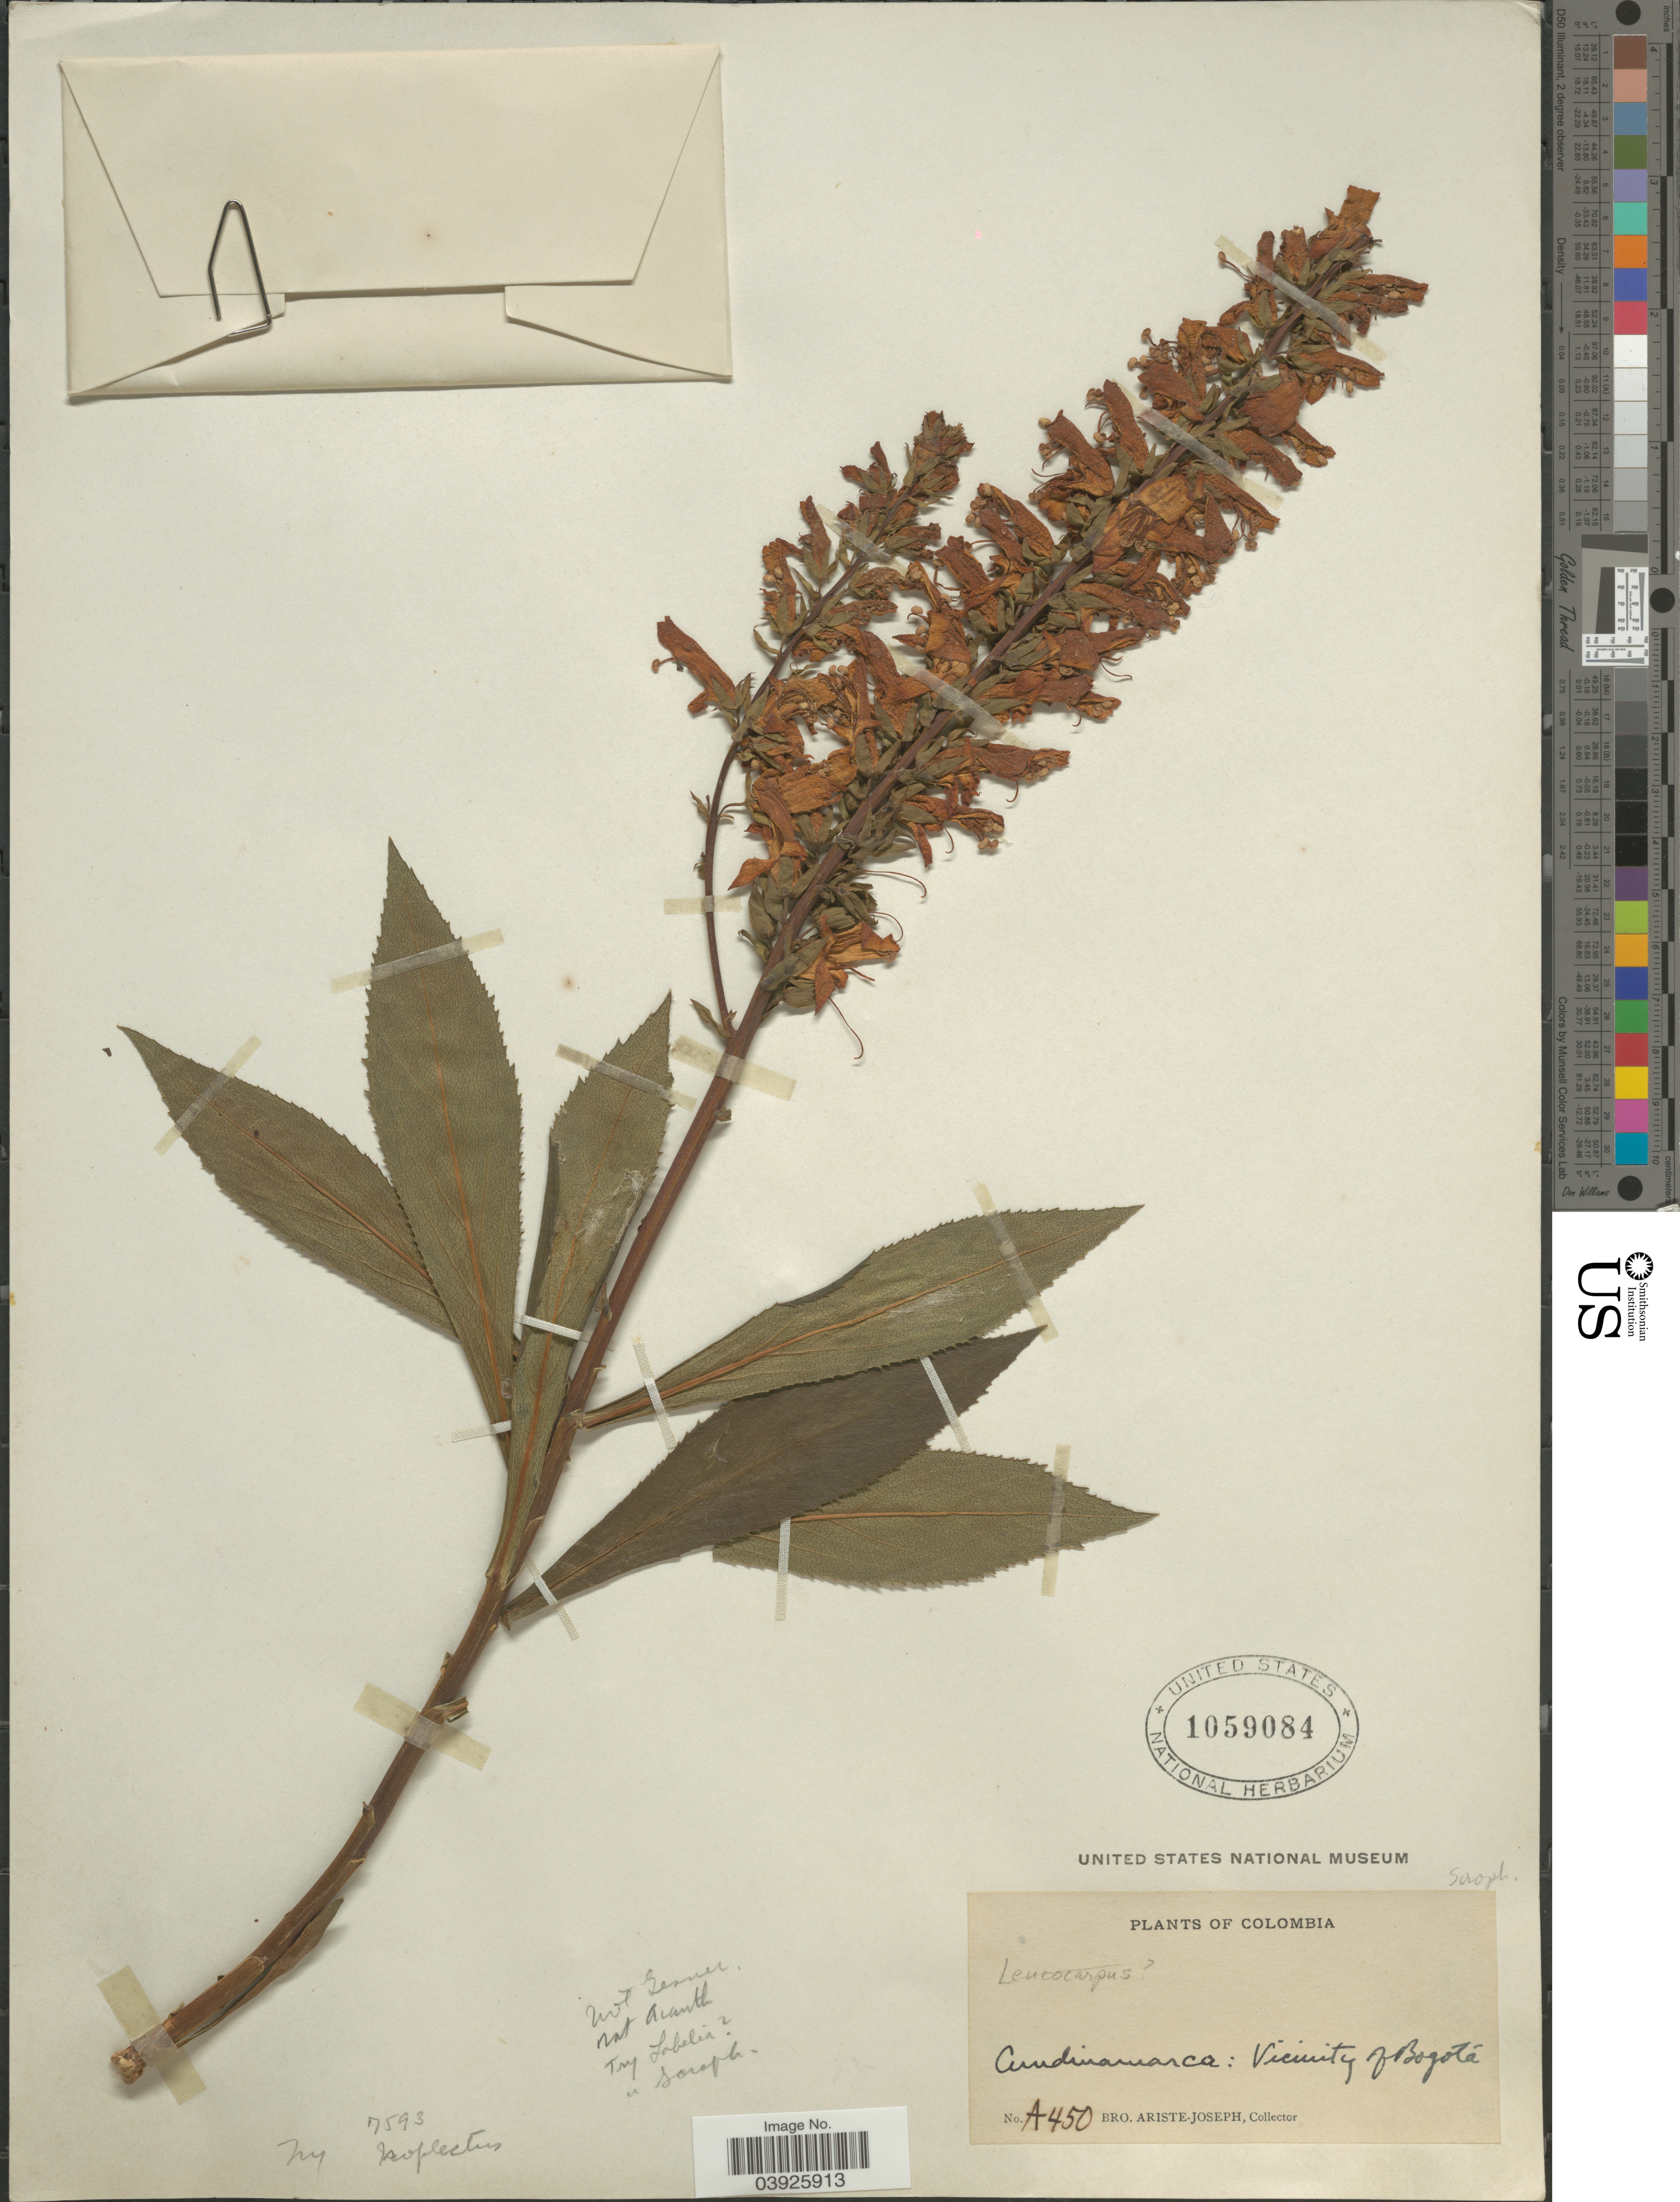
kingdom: Plantae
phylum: Tracheophyta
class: Magnoliopsida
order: Lamiales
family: Scrophulariaceae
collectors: Bro. Ariste-Joseph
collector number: A450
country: Colombia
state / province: Cundinamarca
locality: Vicinity of Bogotá.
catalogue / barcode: US 1059084